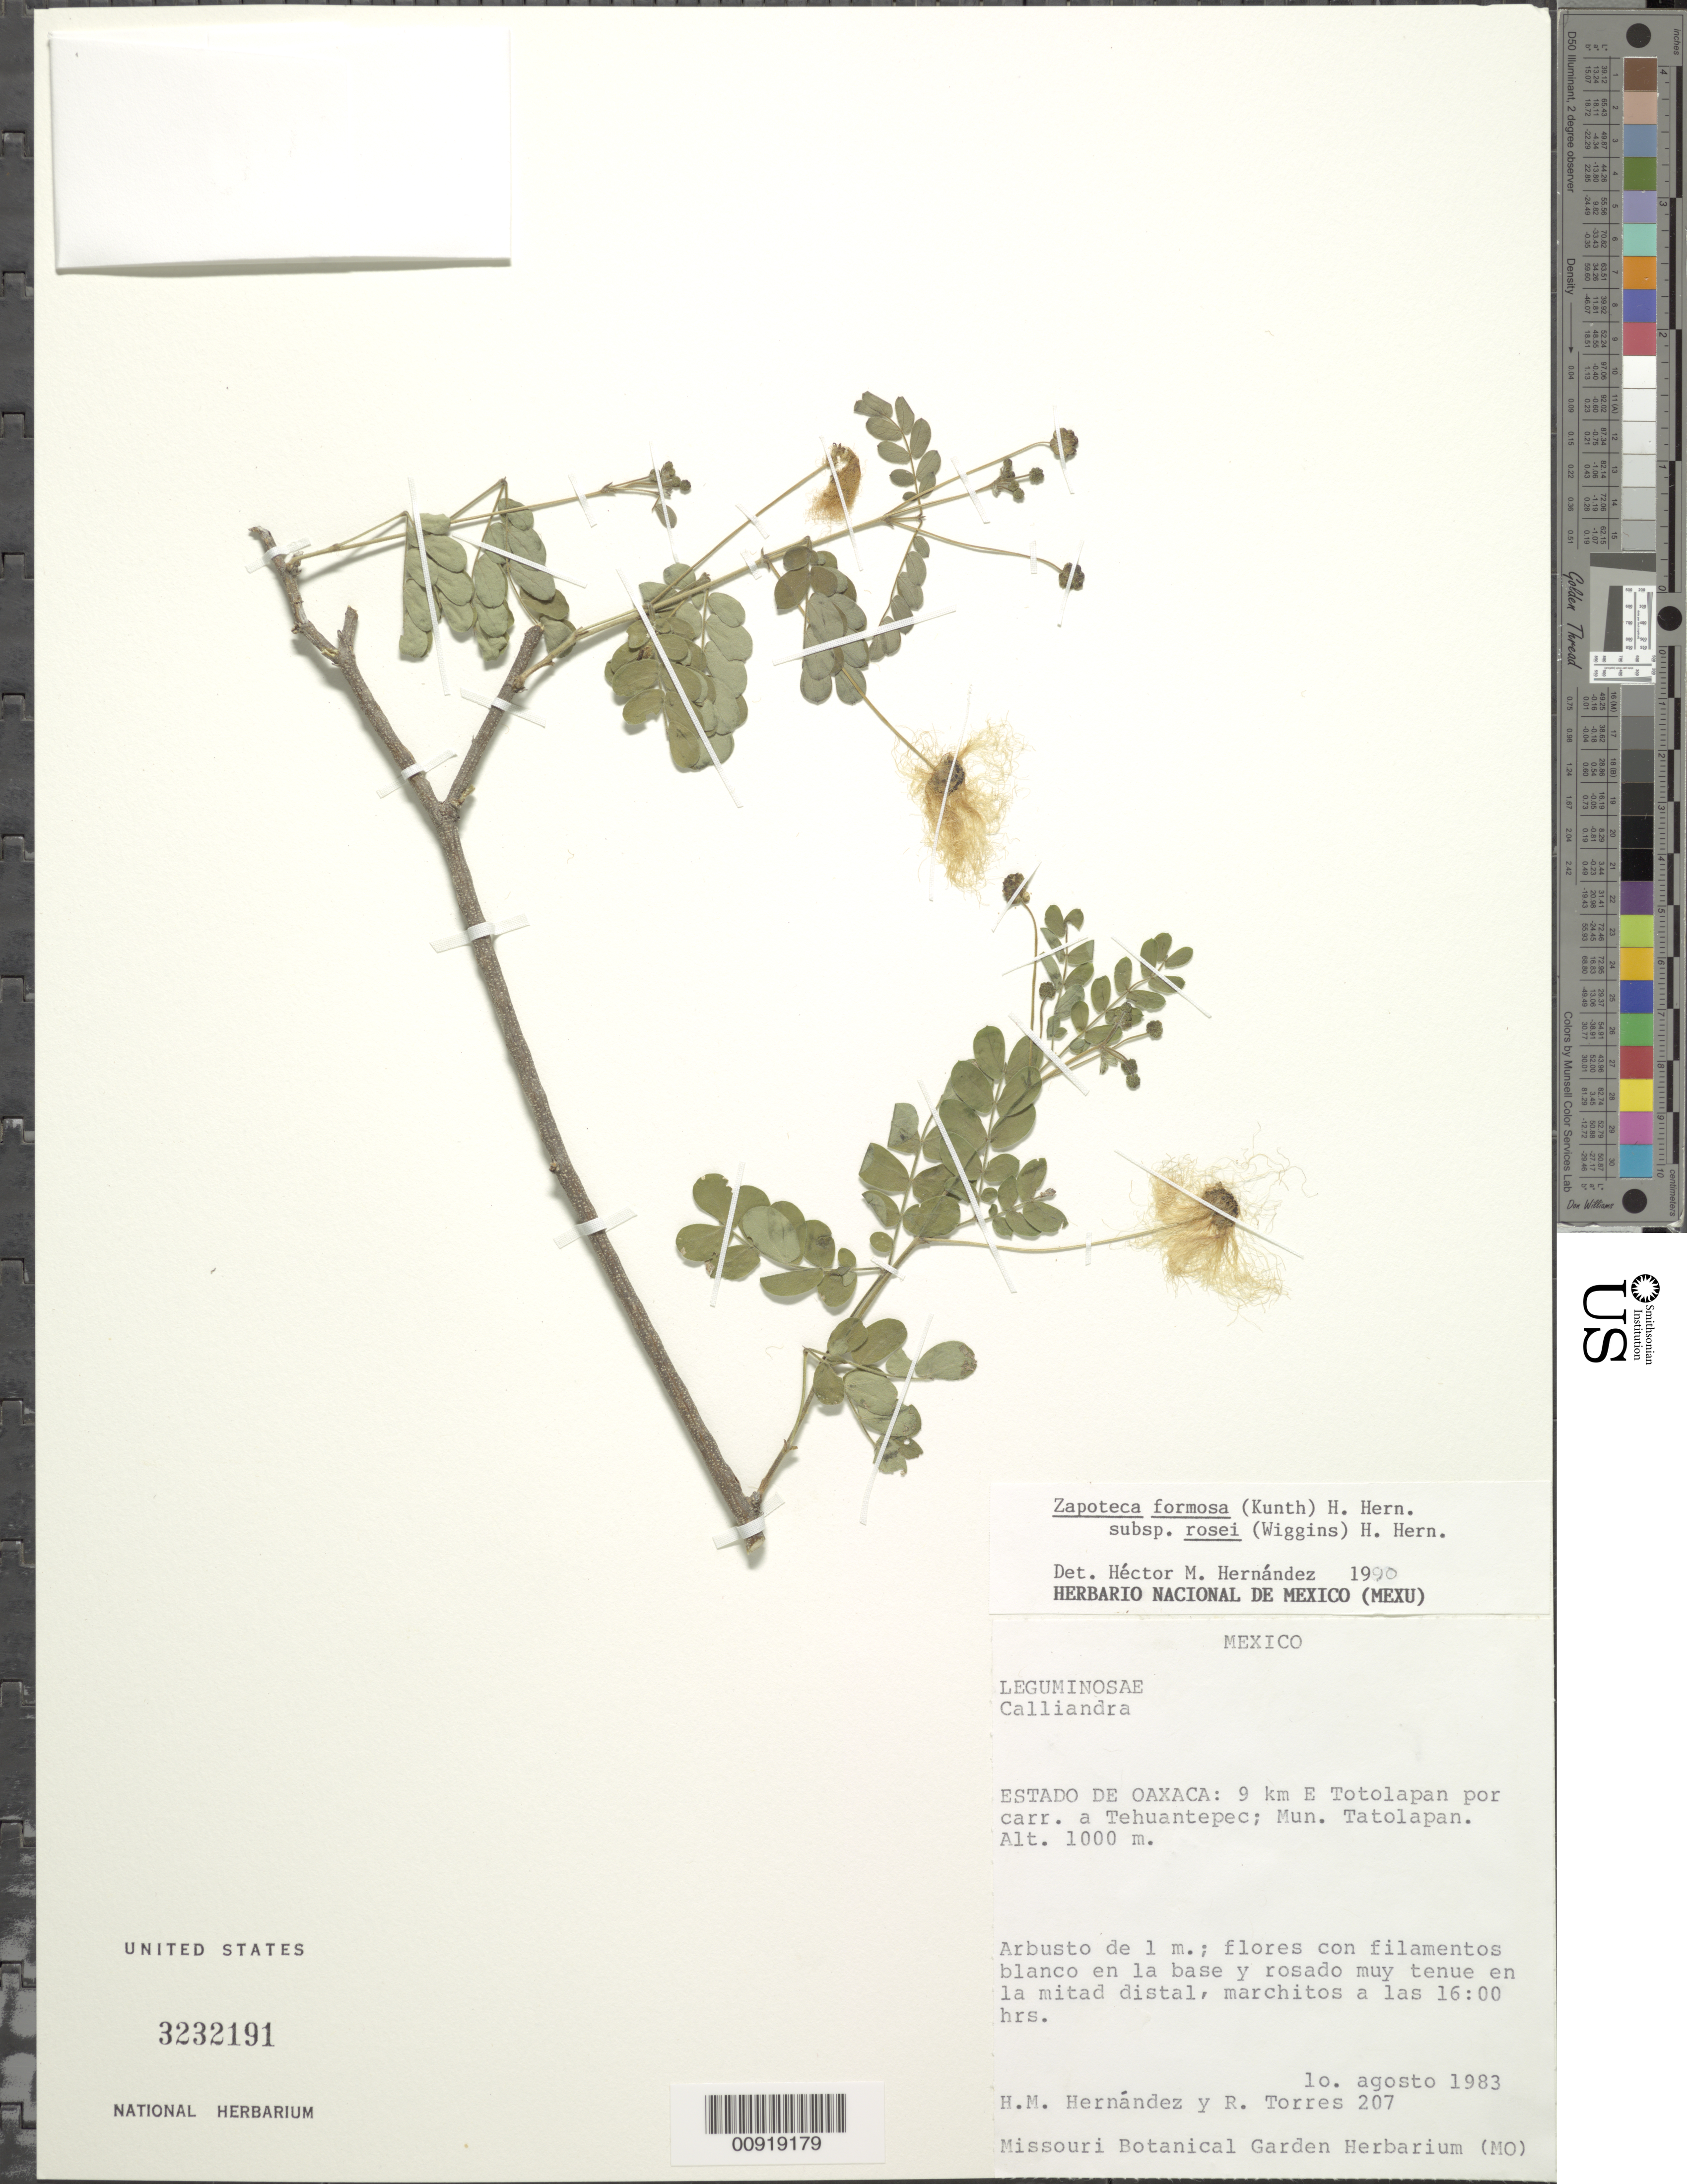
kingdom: Plantae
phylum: Tracheophyta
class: Magnoliopsida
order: Fabales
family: Fabaceae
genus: Zapoteca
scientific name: Zapoteca formosa subsp. rosei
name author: (Wiggins) H.M. Hern.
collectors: H. M. Hernandez & R. Torres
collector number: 207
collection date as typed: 01 Aug 1983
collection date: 1983-08-01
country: Mexico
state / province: Oaxaca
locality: Estado de Oaxaca: 9 km E Totolapan por carretera a Tehuantepec; Mun. Tatolapan.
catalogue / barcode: US 3232191